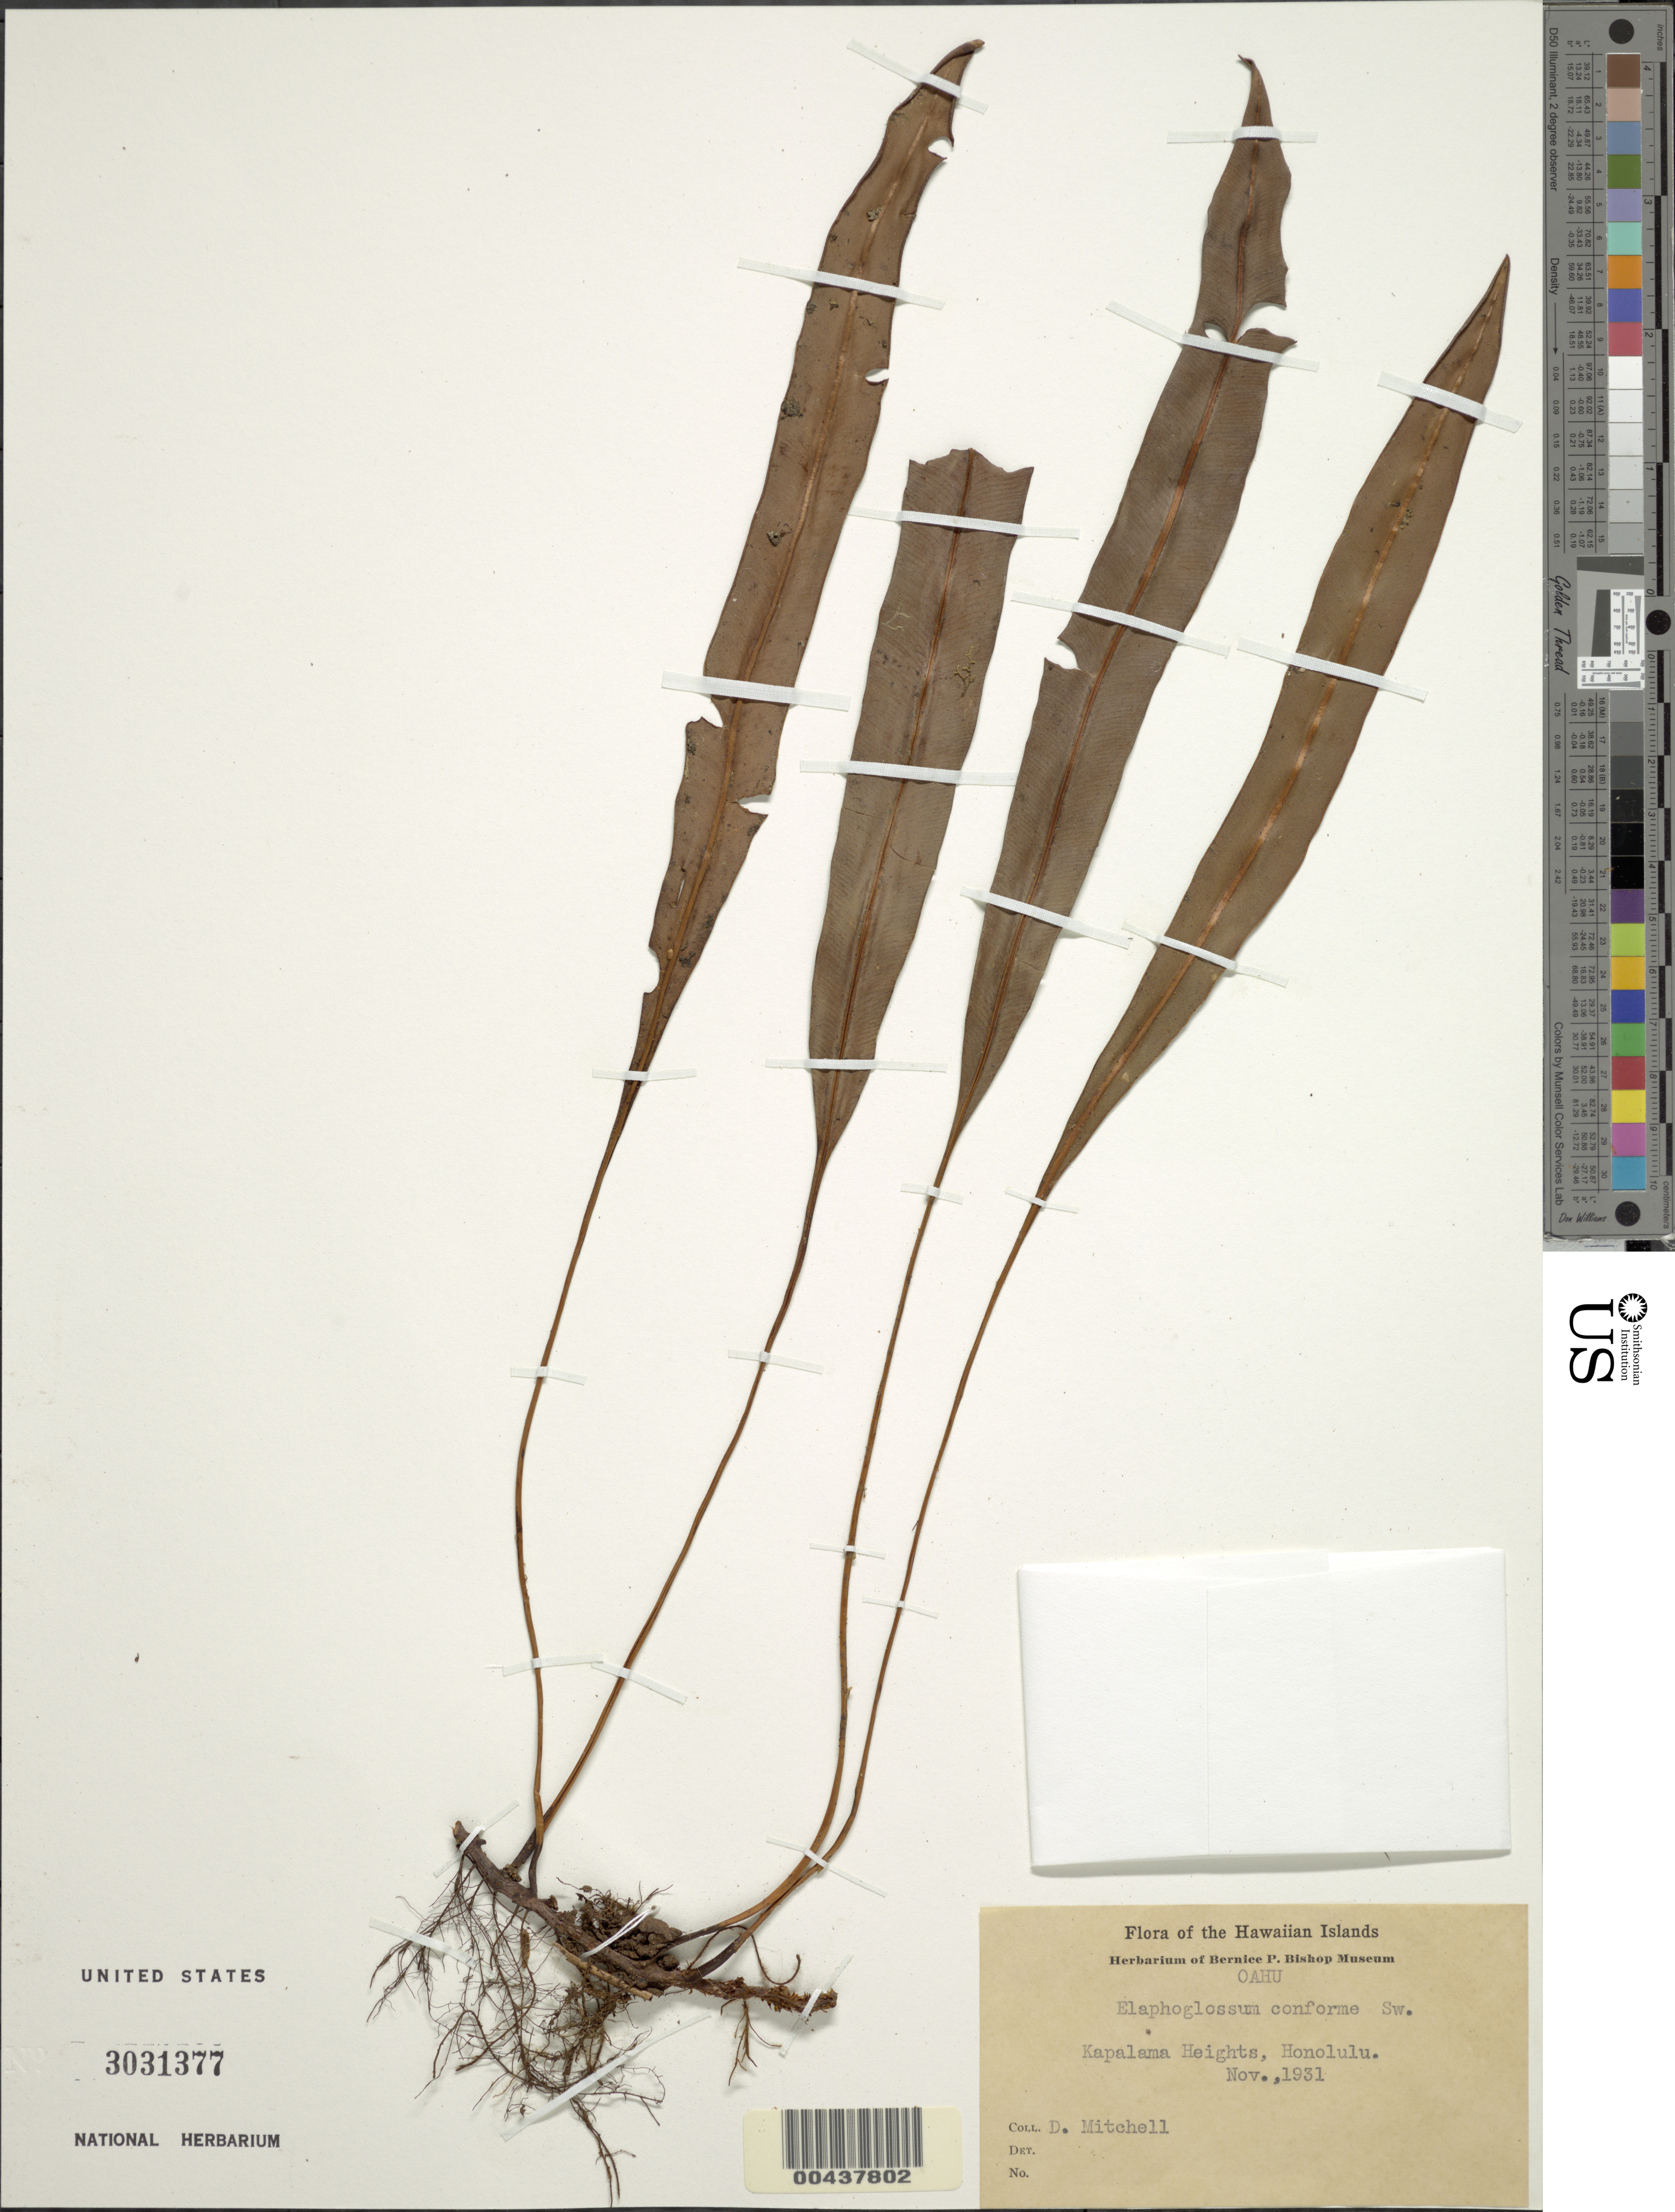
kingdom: Plantae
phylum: Tracheophyta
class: Polypodiopsida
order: Polypodiales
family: Dryopteridaceae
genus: Elaphoglossum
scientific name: Elaphoglossum conforme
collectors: D. Mitchell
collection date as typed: Nov 1931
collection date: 1931-11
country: United States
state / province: Hawaii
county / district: Honolulu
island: Oahu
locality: Kapalama Heights, Honolulu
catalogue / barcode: US 303177